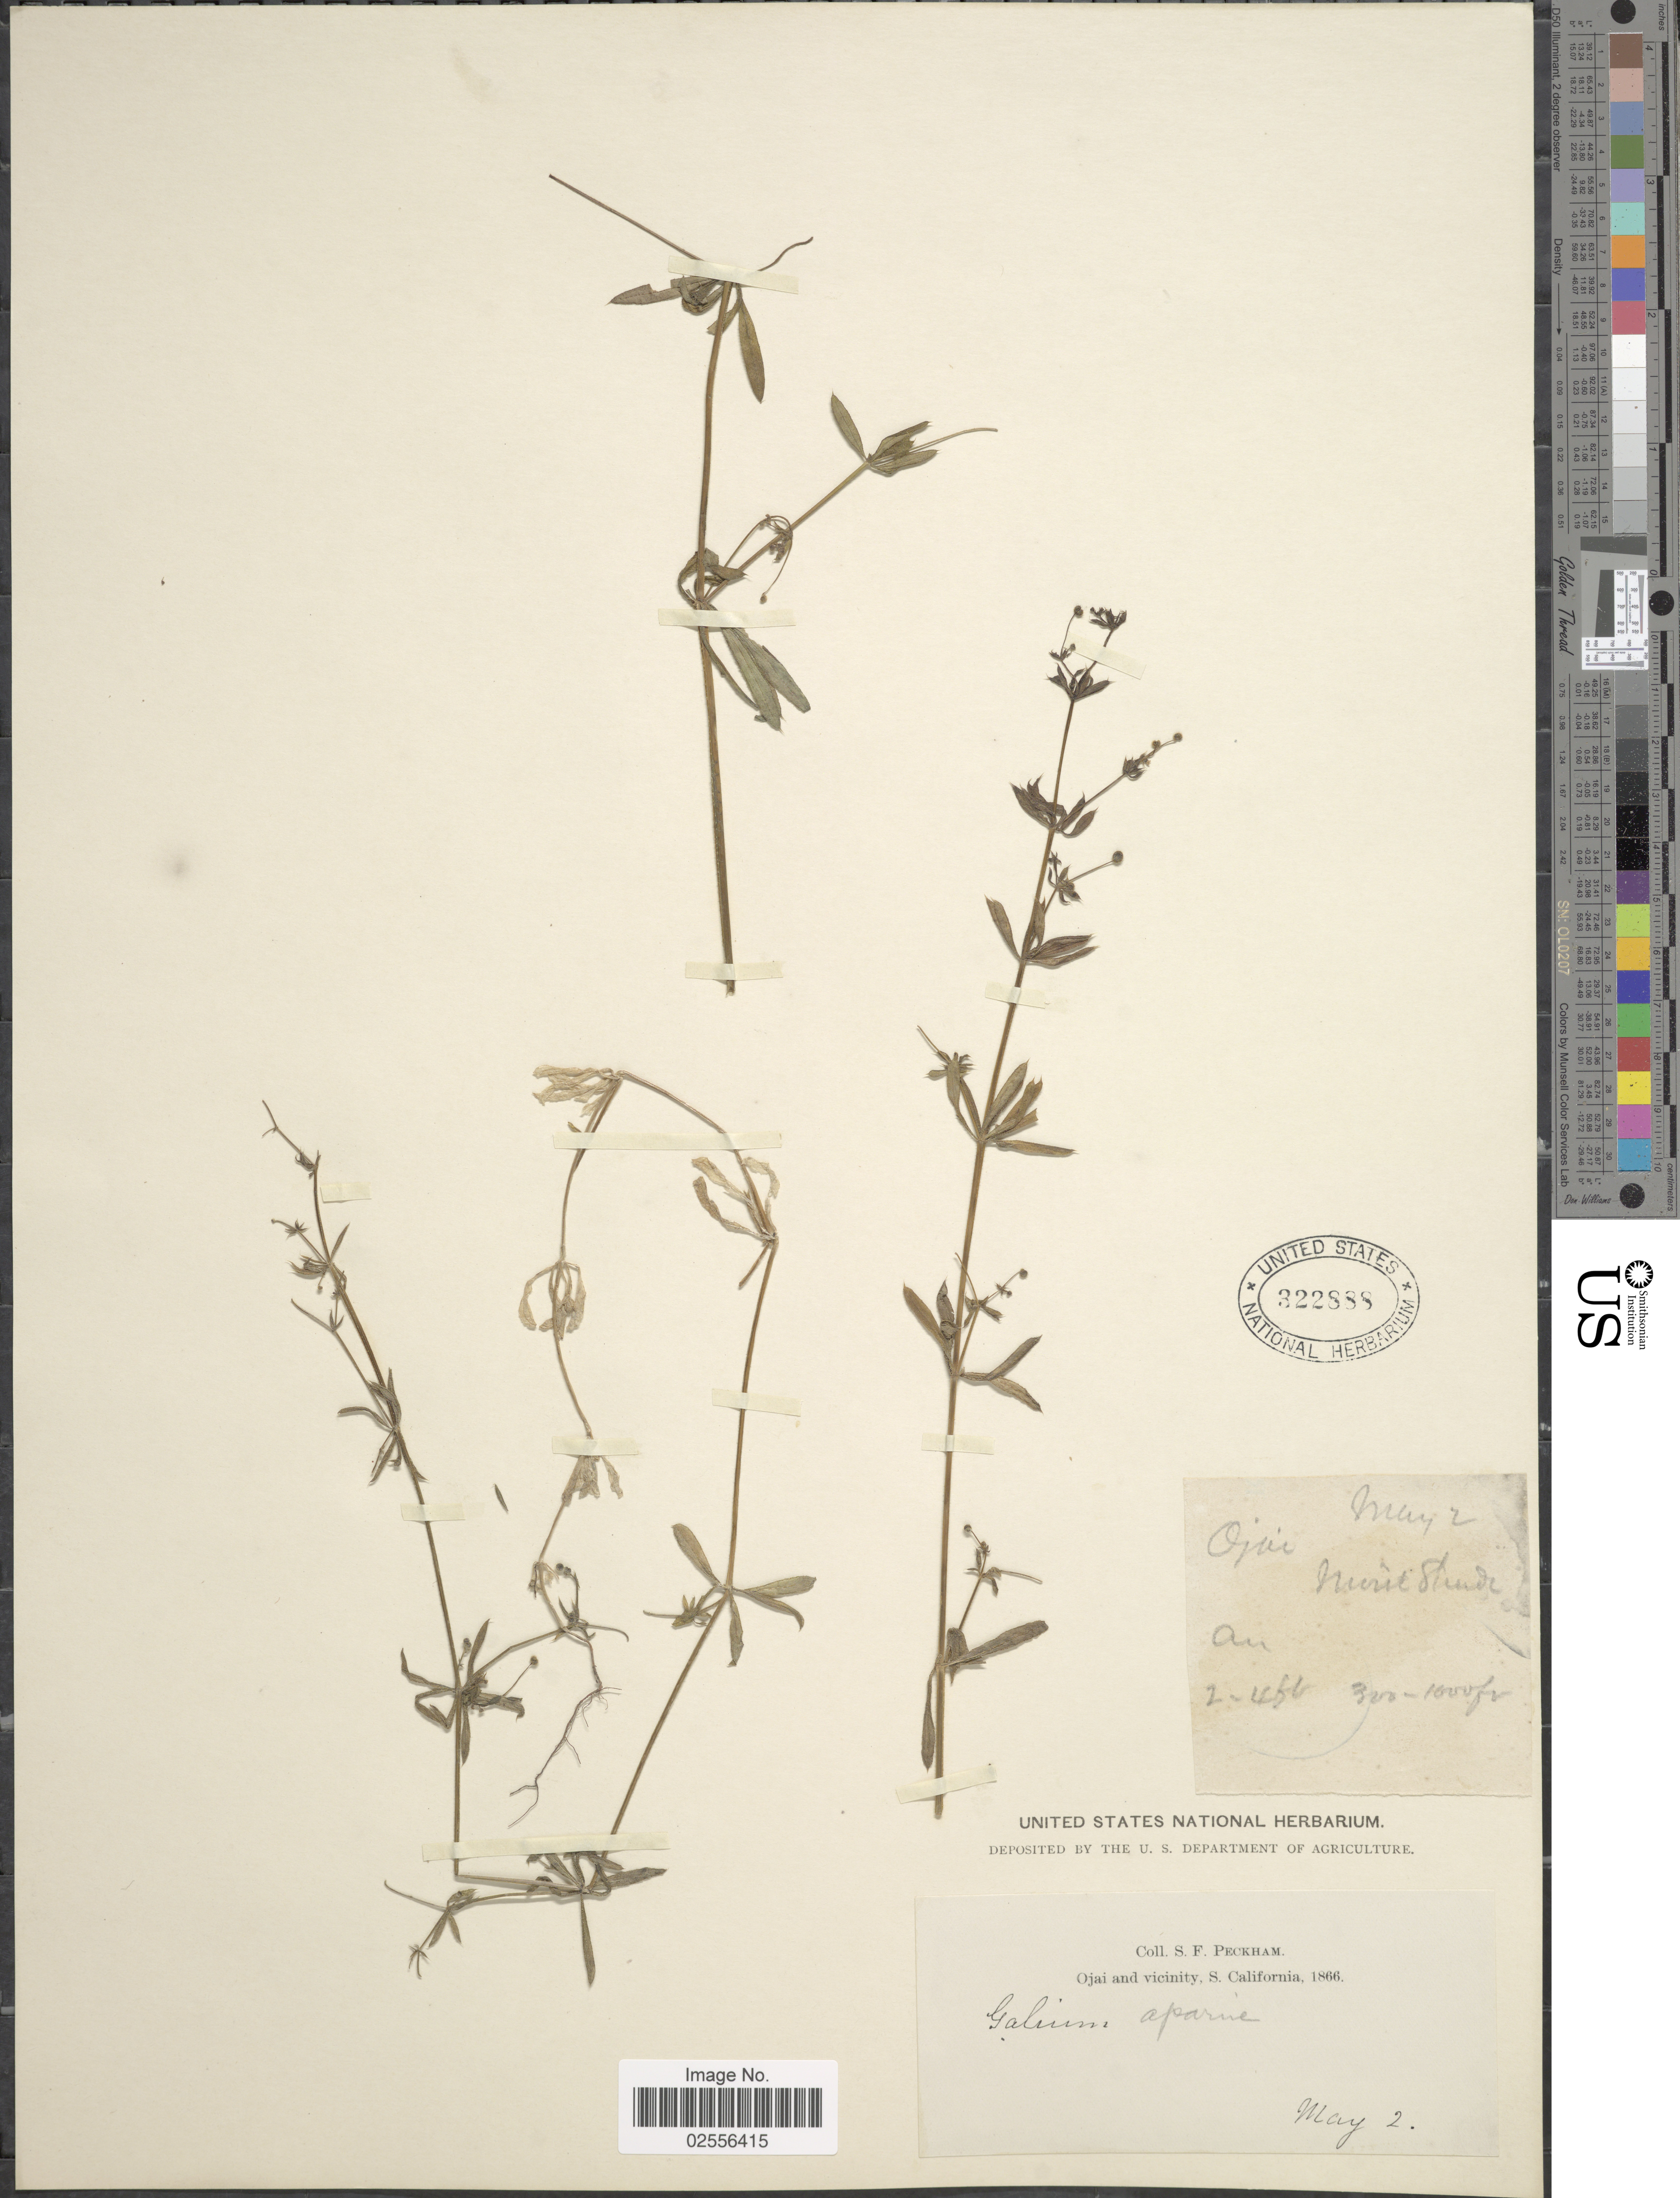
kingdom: Plantae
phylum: Tracheophyta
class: Magnoliopsida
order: Gentianales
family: Rubiaceae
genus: Galium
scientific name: Galium aparine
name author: L.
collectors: S. Peckham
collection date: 1866-05-02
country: United States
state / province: California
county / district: Ventura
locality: Ojai and vicinity, S. California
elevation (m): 91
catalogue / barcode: US 322888